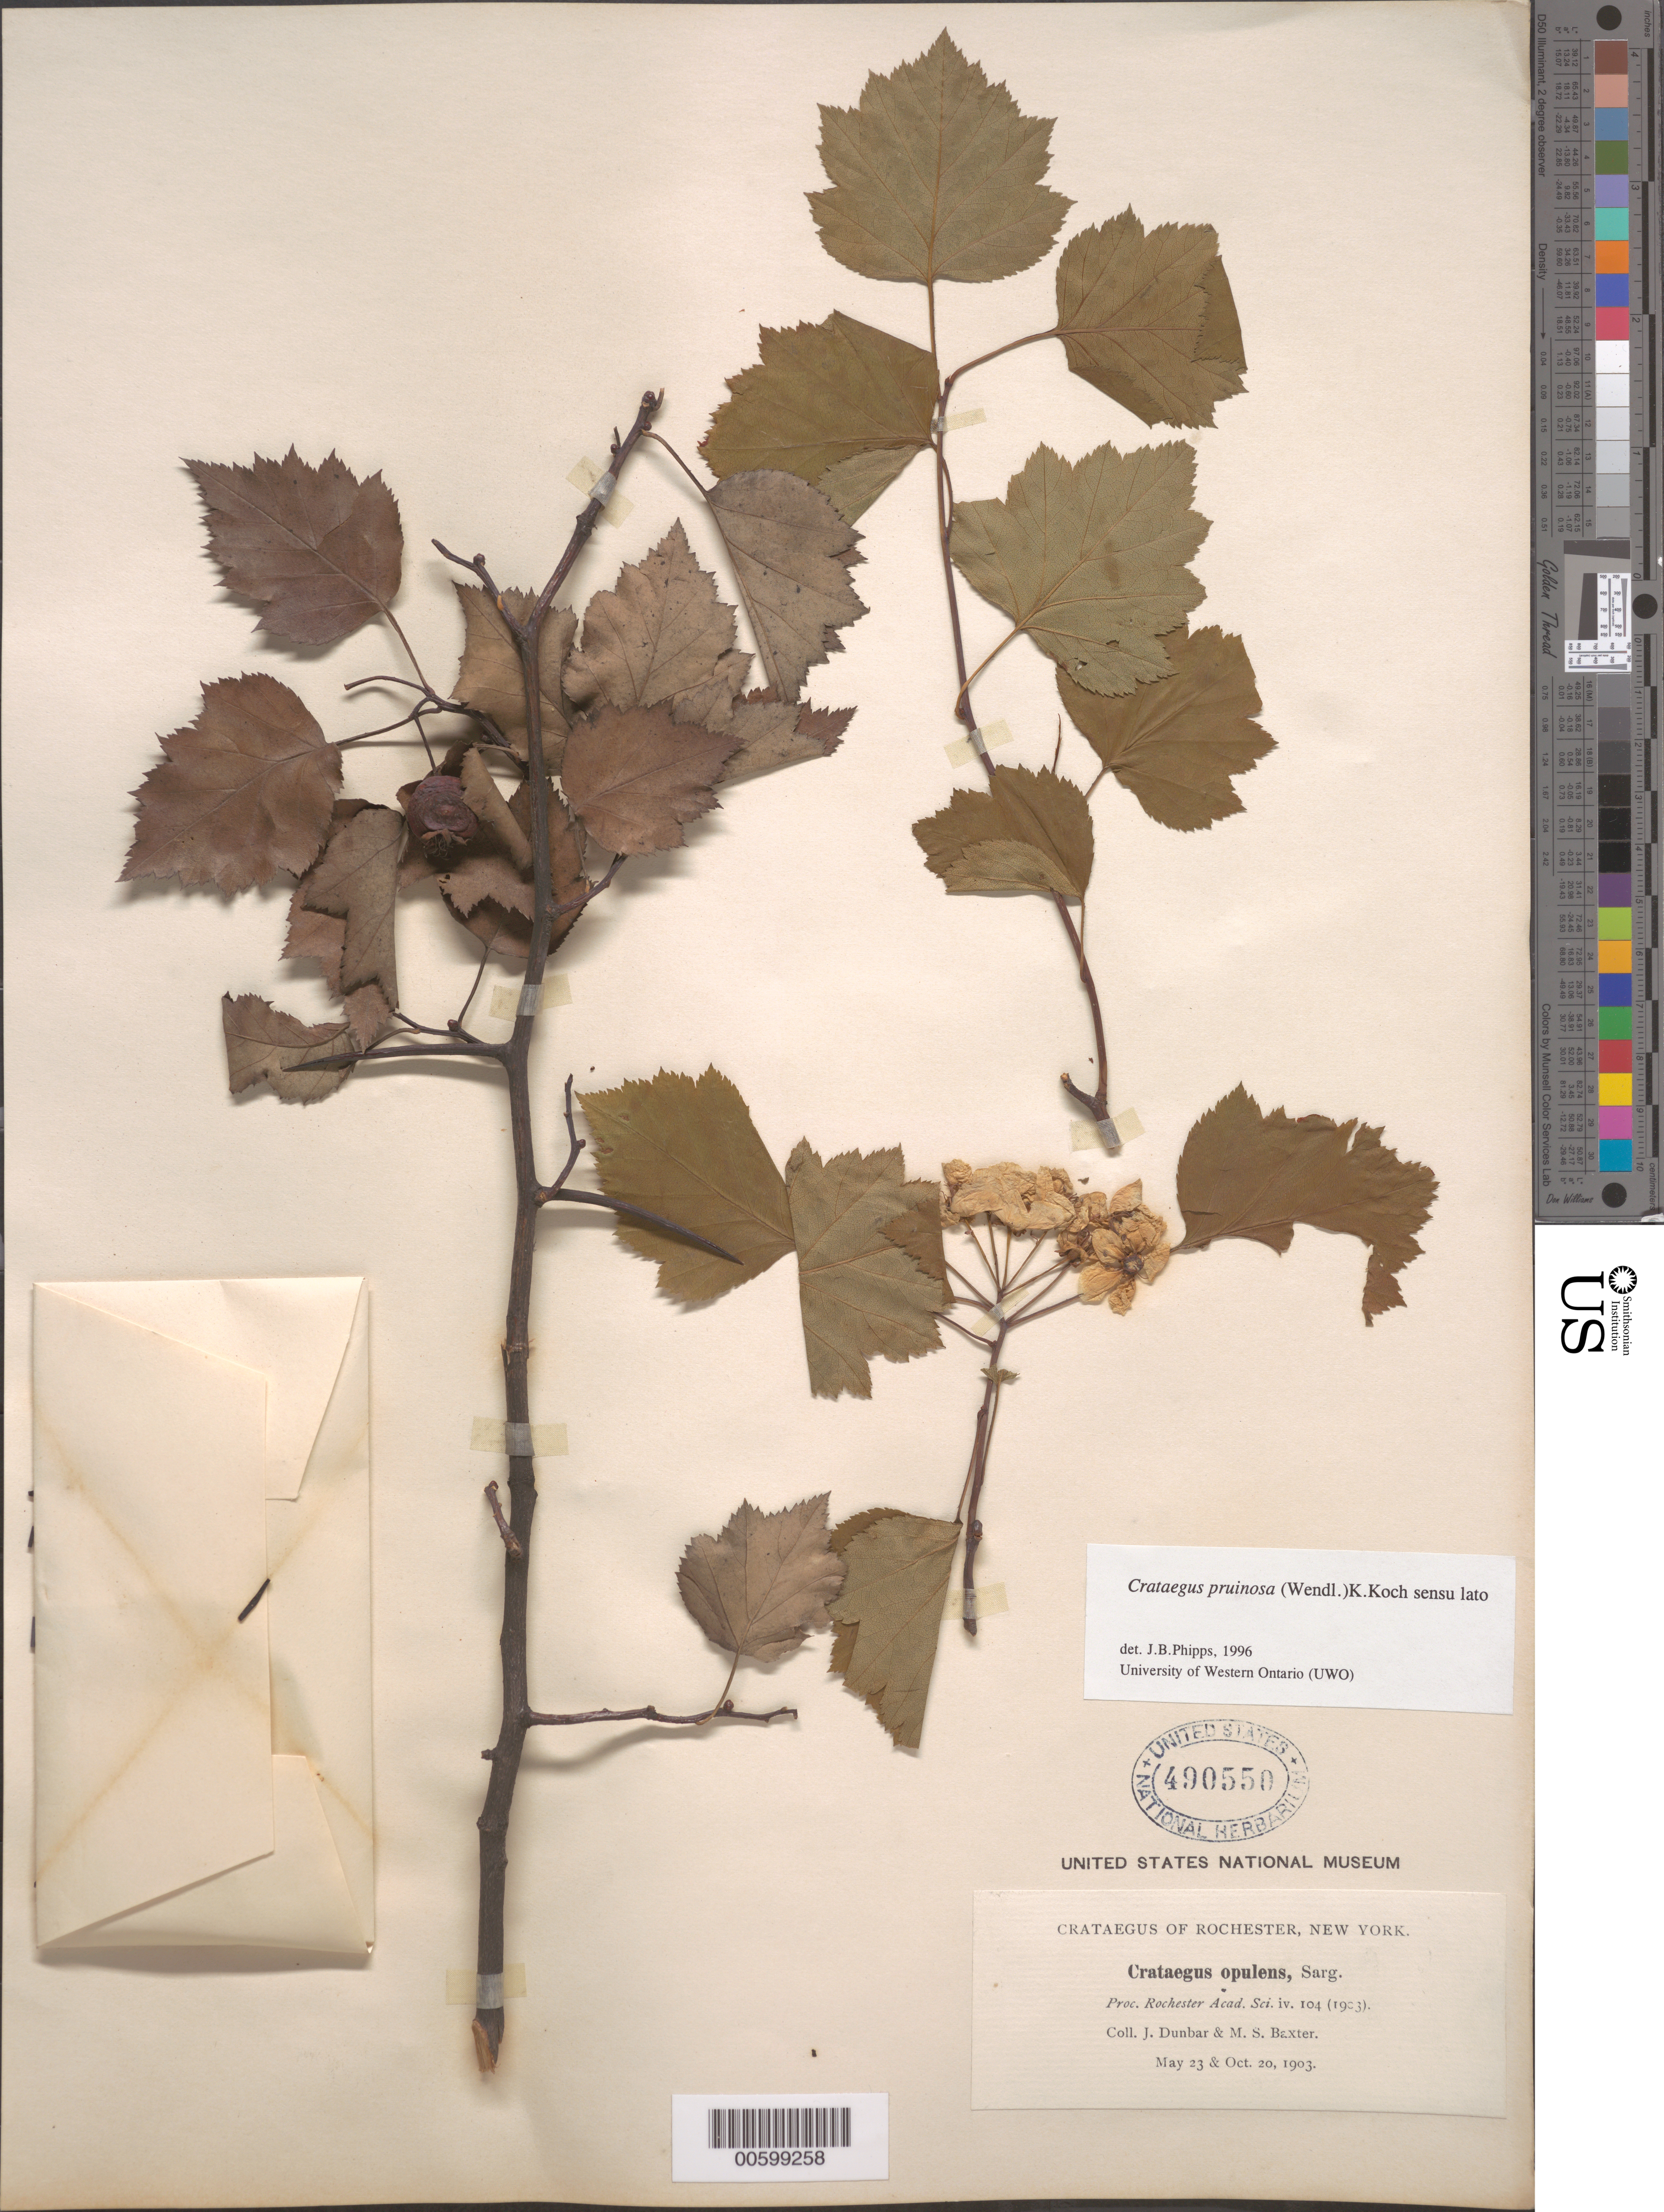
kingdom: Plantae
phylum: Tracheophyta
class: Magnoliopsida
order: Rosales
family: Rosaceae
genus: Crataegus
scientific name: Crataegus pruinosa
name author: (H.L. Wendl.) K. Koch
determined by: Phipps, James B., (UWO), University of Western Ontario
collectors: J. Dunbar & M. Baxter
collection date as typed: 23 May 1903 and 20 Oct 1903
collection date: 1903-05-23,1903-10-20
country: United States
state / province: New York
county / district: Monroe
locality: Rochester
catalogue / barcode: US 490550